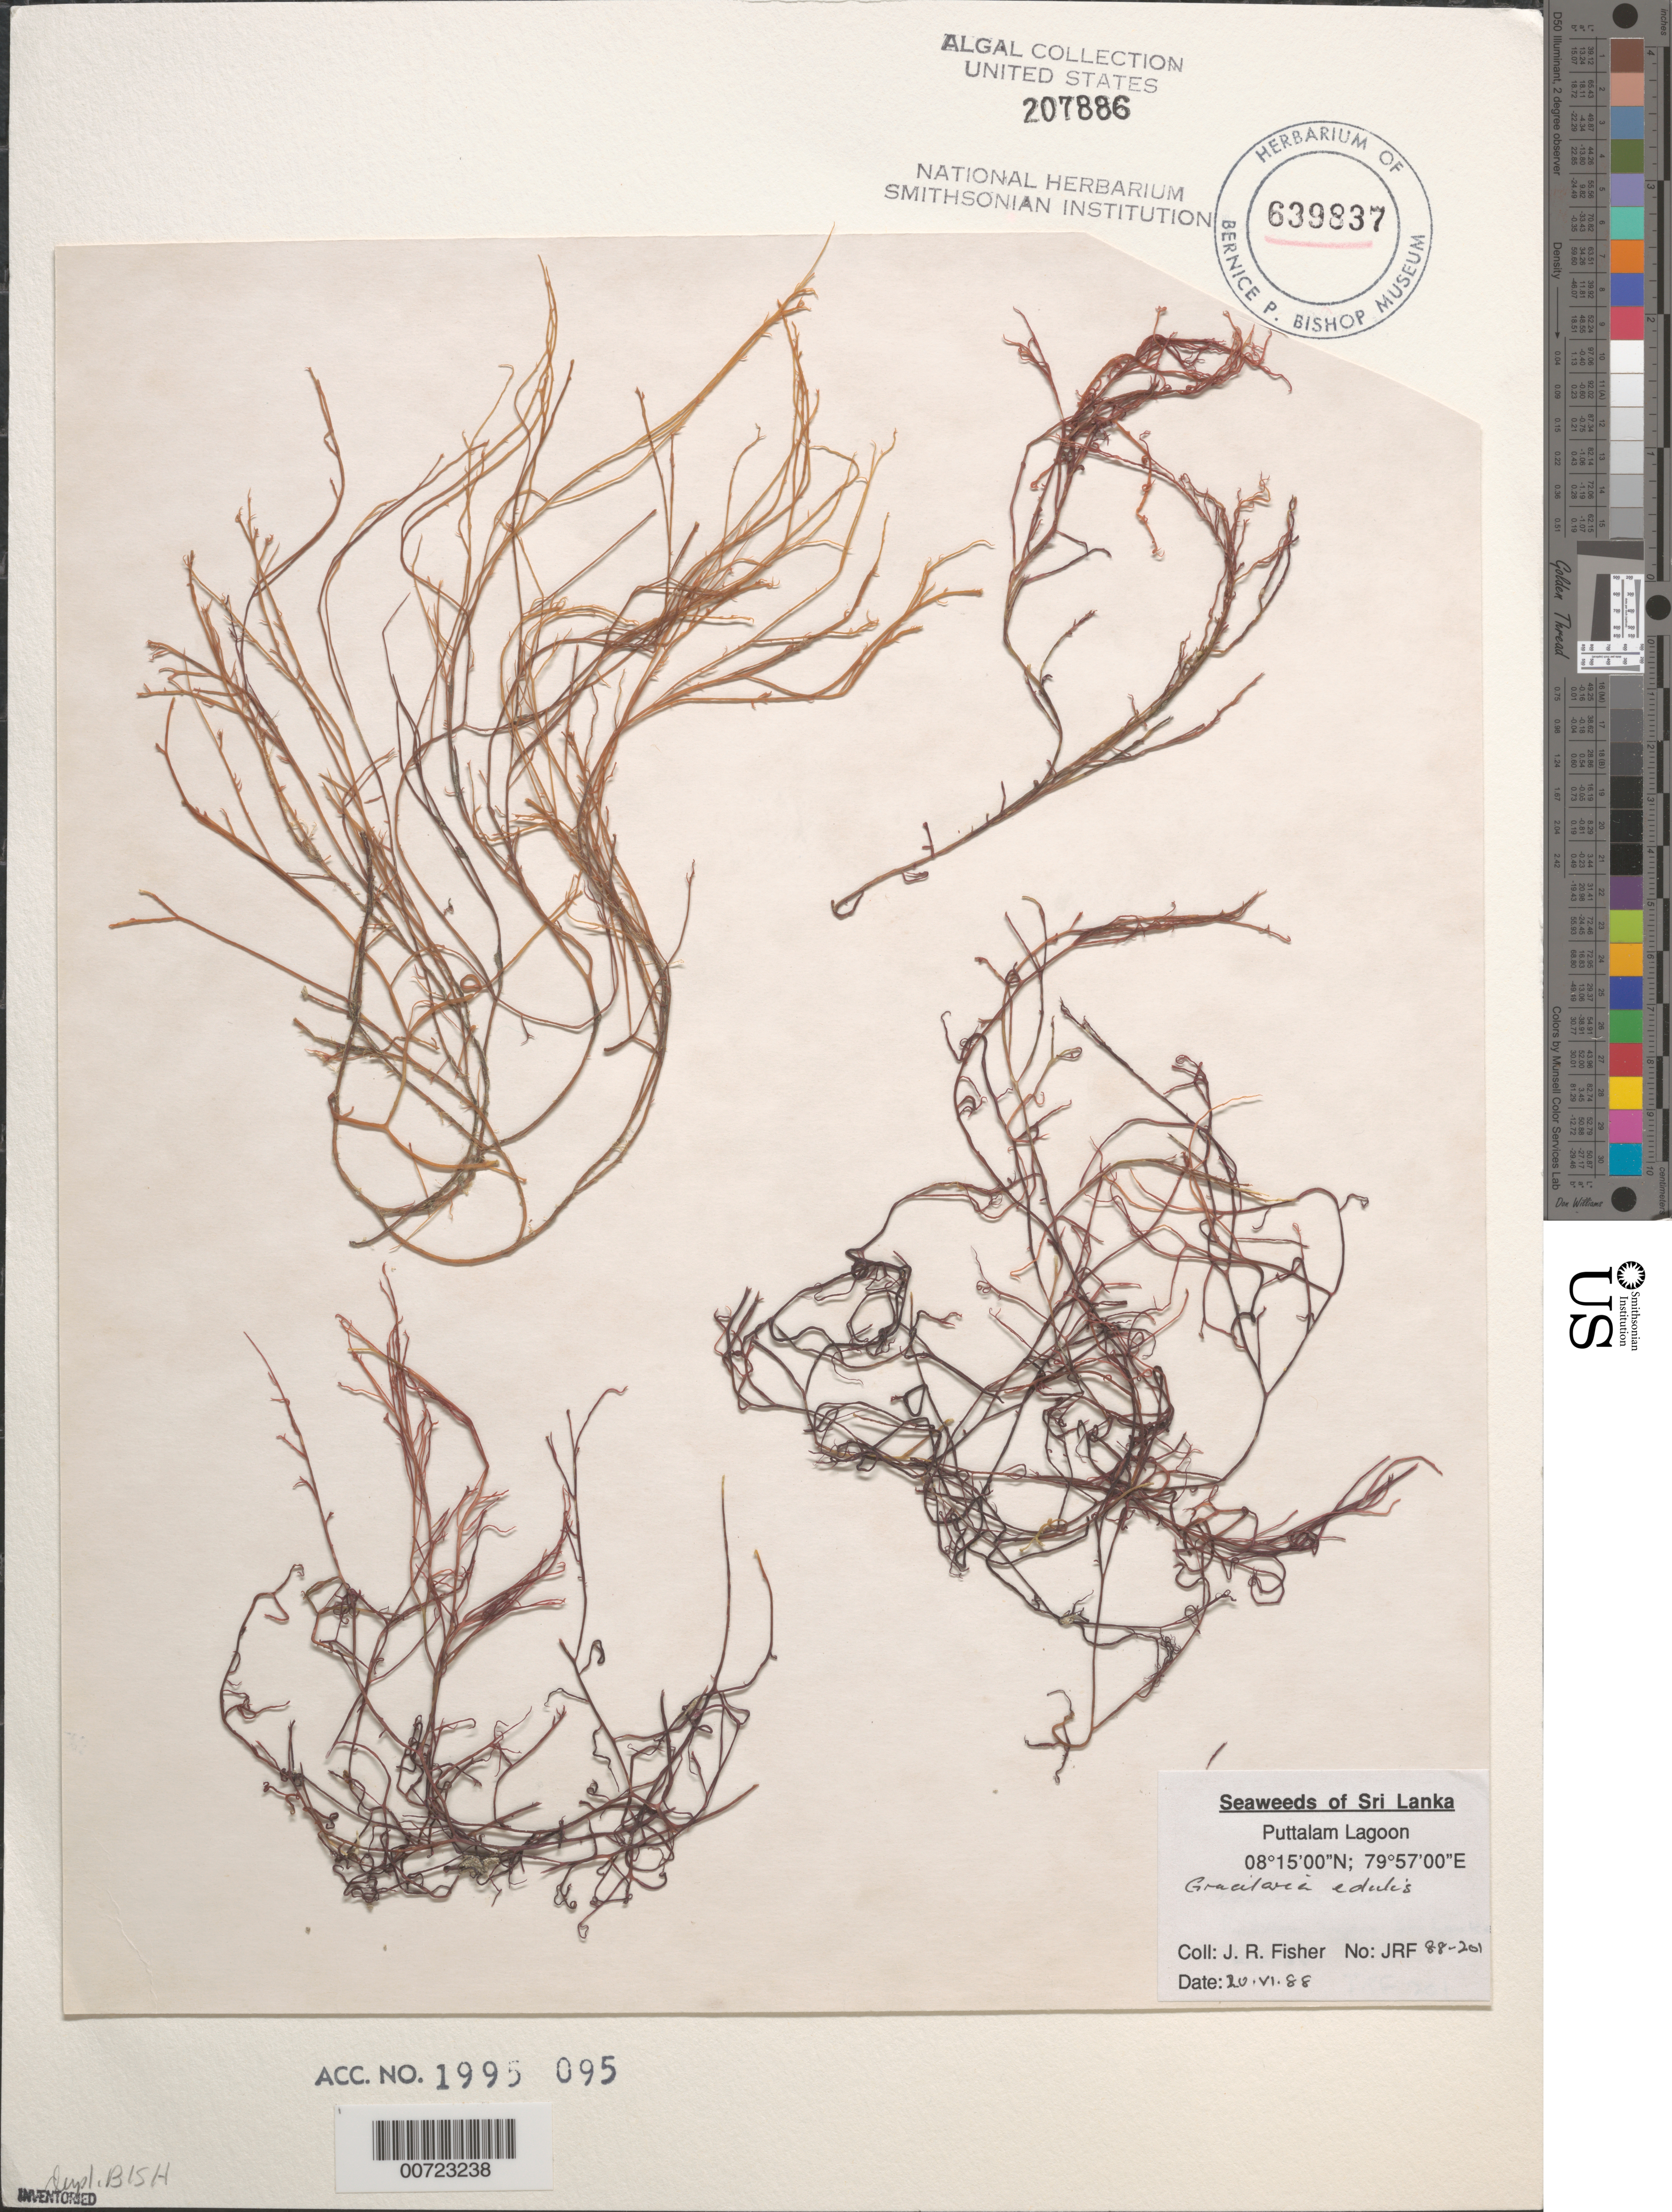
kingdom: Plantae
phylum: Rhodophyta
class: Florideophyceae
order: Gracilariales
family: Gracilariaceae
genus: Gracilaria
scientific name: Gracilaria edulis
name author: (S.G. Gmel.) P.C. Silva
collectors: J. Fisher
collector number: JRF 88-201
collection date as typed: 20 Jun 1988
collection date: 1988-06-20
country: Sri Lanka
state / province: Western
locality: Puttalam Lagoon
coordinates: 08 15' 00" N, 79 57' 00" E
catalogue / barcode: US 207886